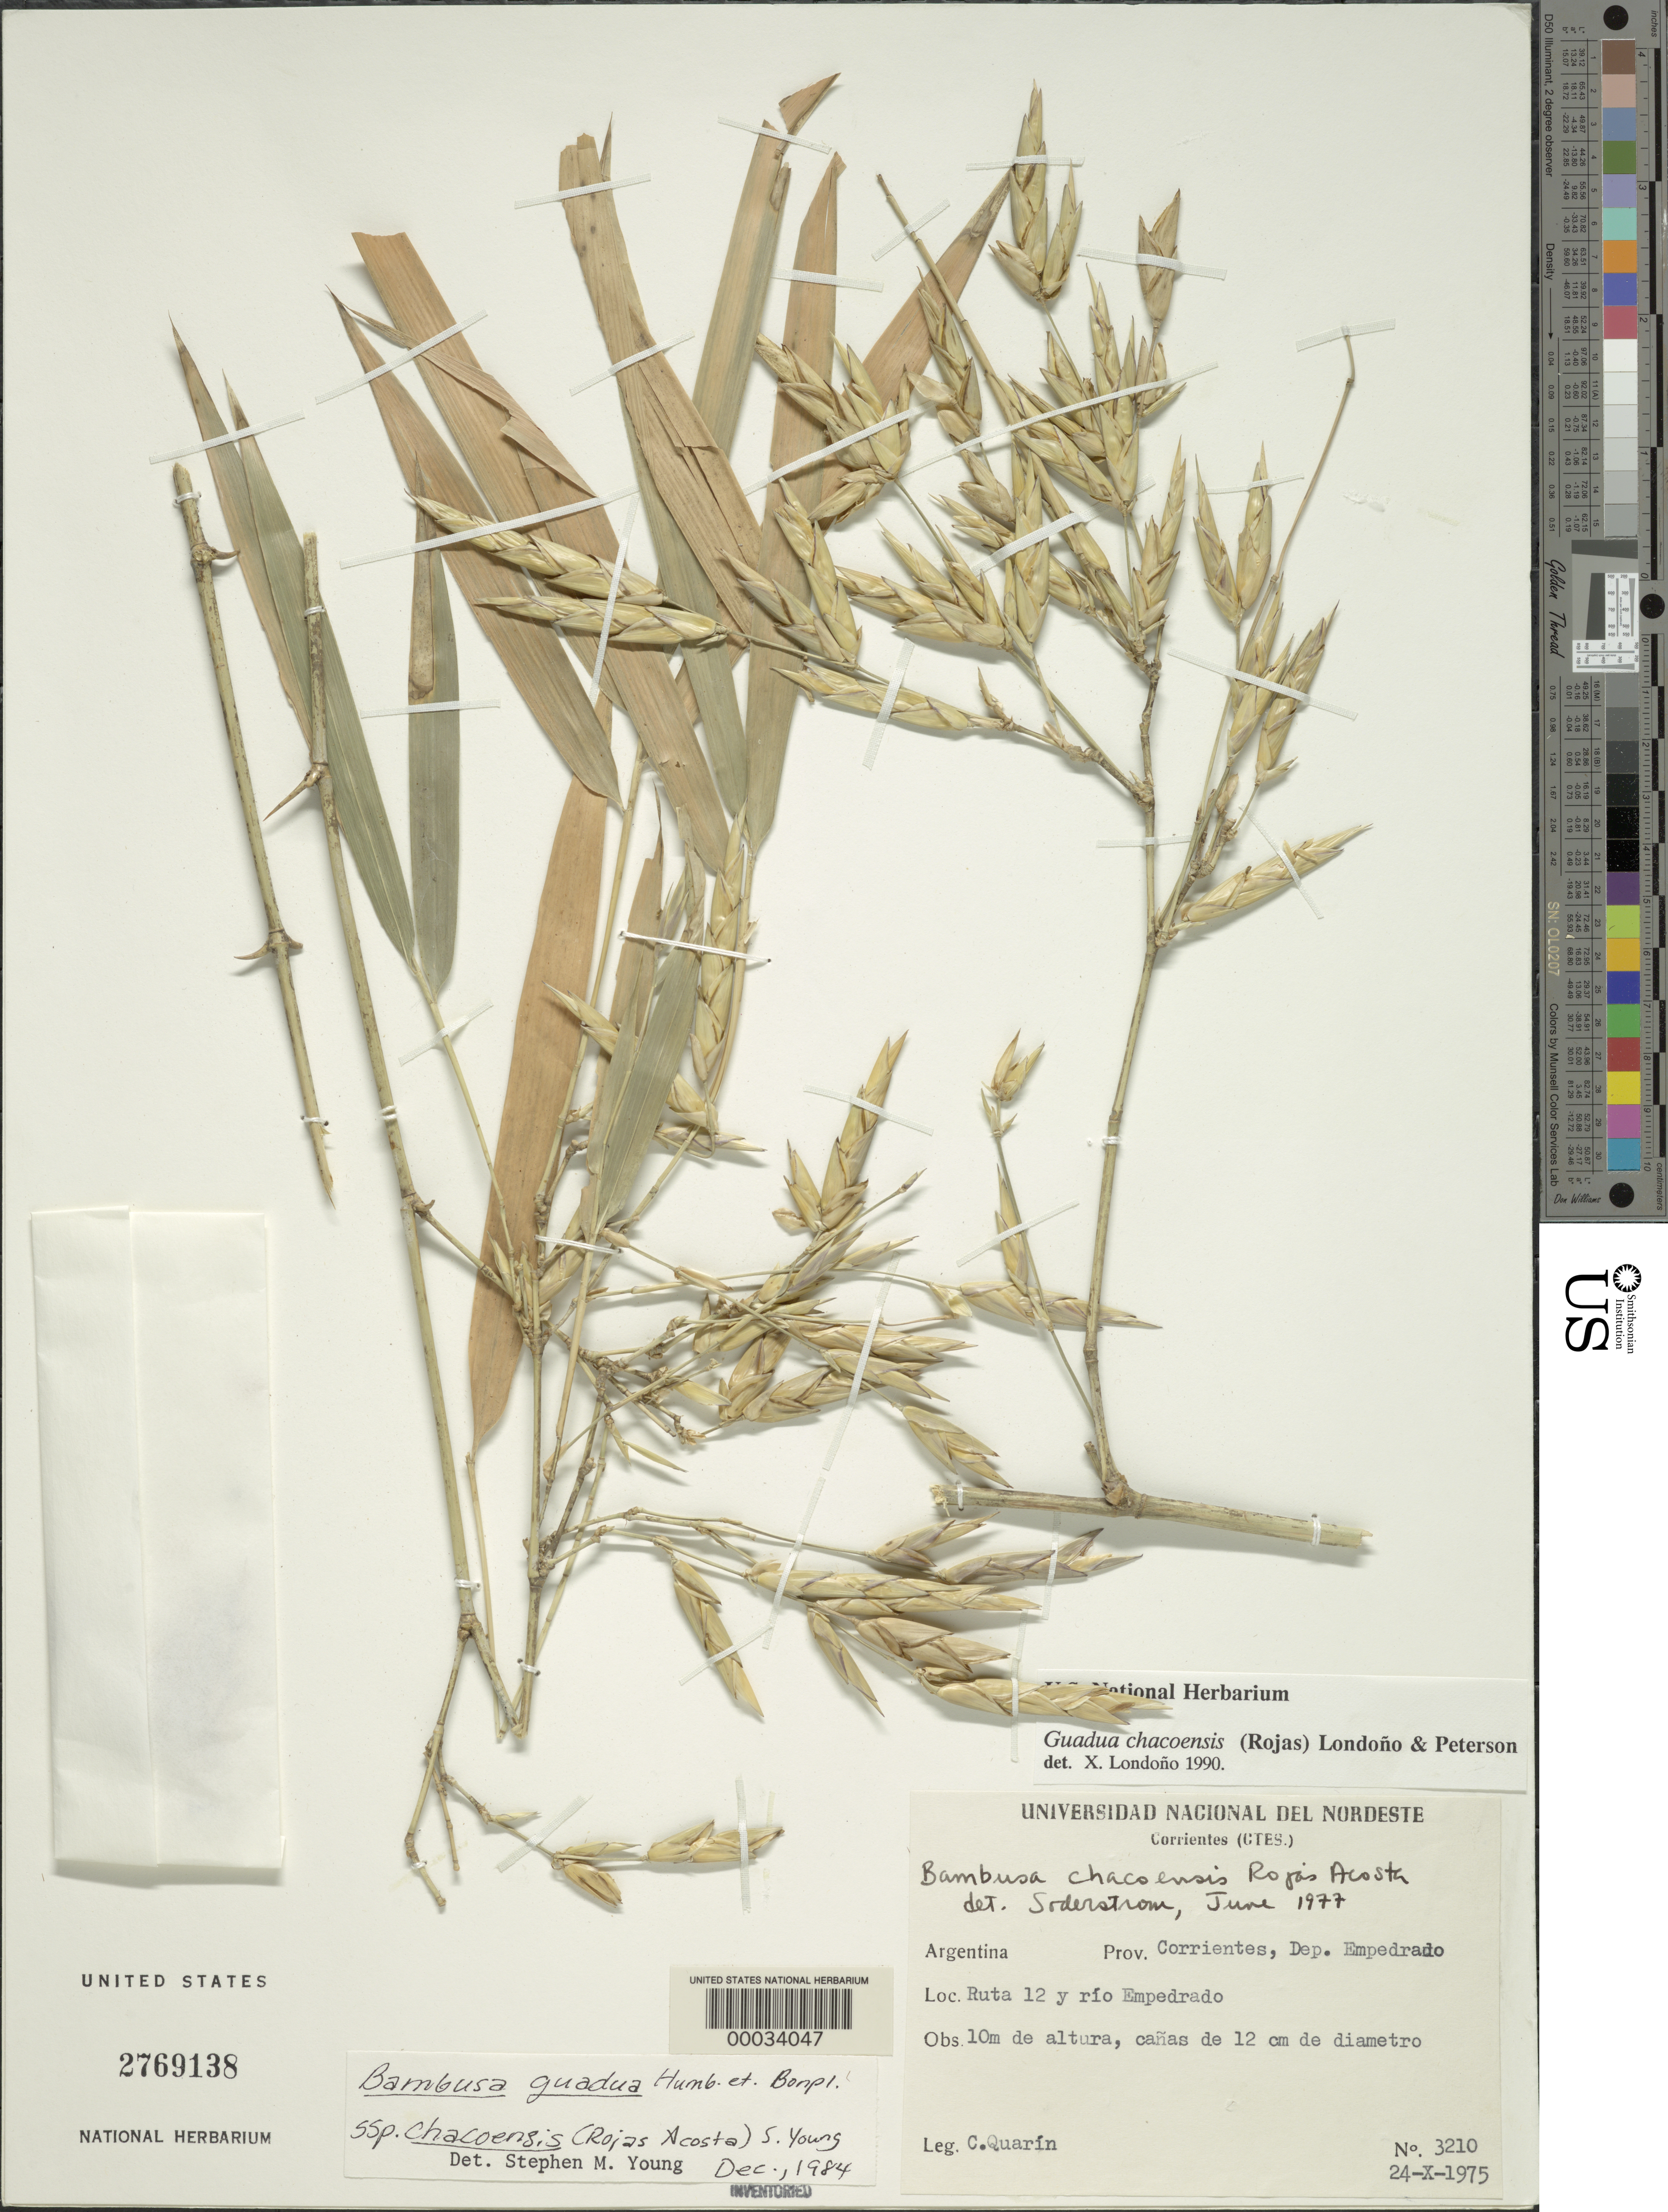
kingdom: Plantae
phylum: Tracheophyta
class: Liliopsida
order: Poales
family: Poaceae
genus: Guadua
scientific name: Guadua chacoensis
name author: (Rojas) Londoño & P.M. Peterson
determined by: Londoño, X., (TULV), Jardin Botanico "Juan Maria Cespedes"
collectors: C. Quarin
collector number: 3210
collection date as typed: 24 Oct 1975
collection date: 1975-10-24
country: Argentina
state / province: Corrientes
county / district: Empedrado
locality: Ruta 12 and Rio Empedrado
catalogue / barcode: US 2769138